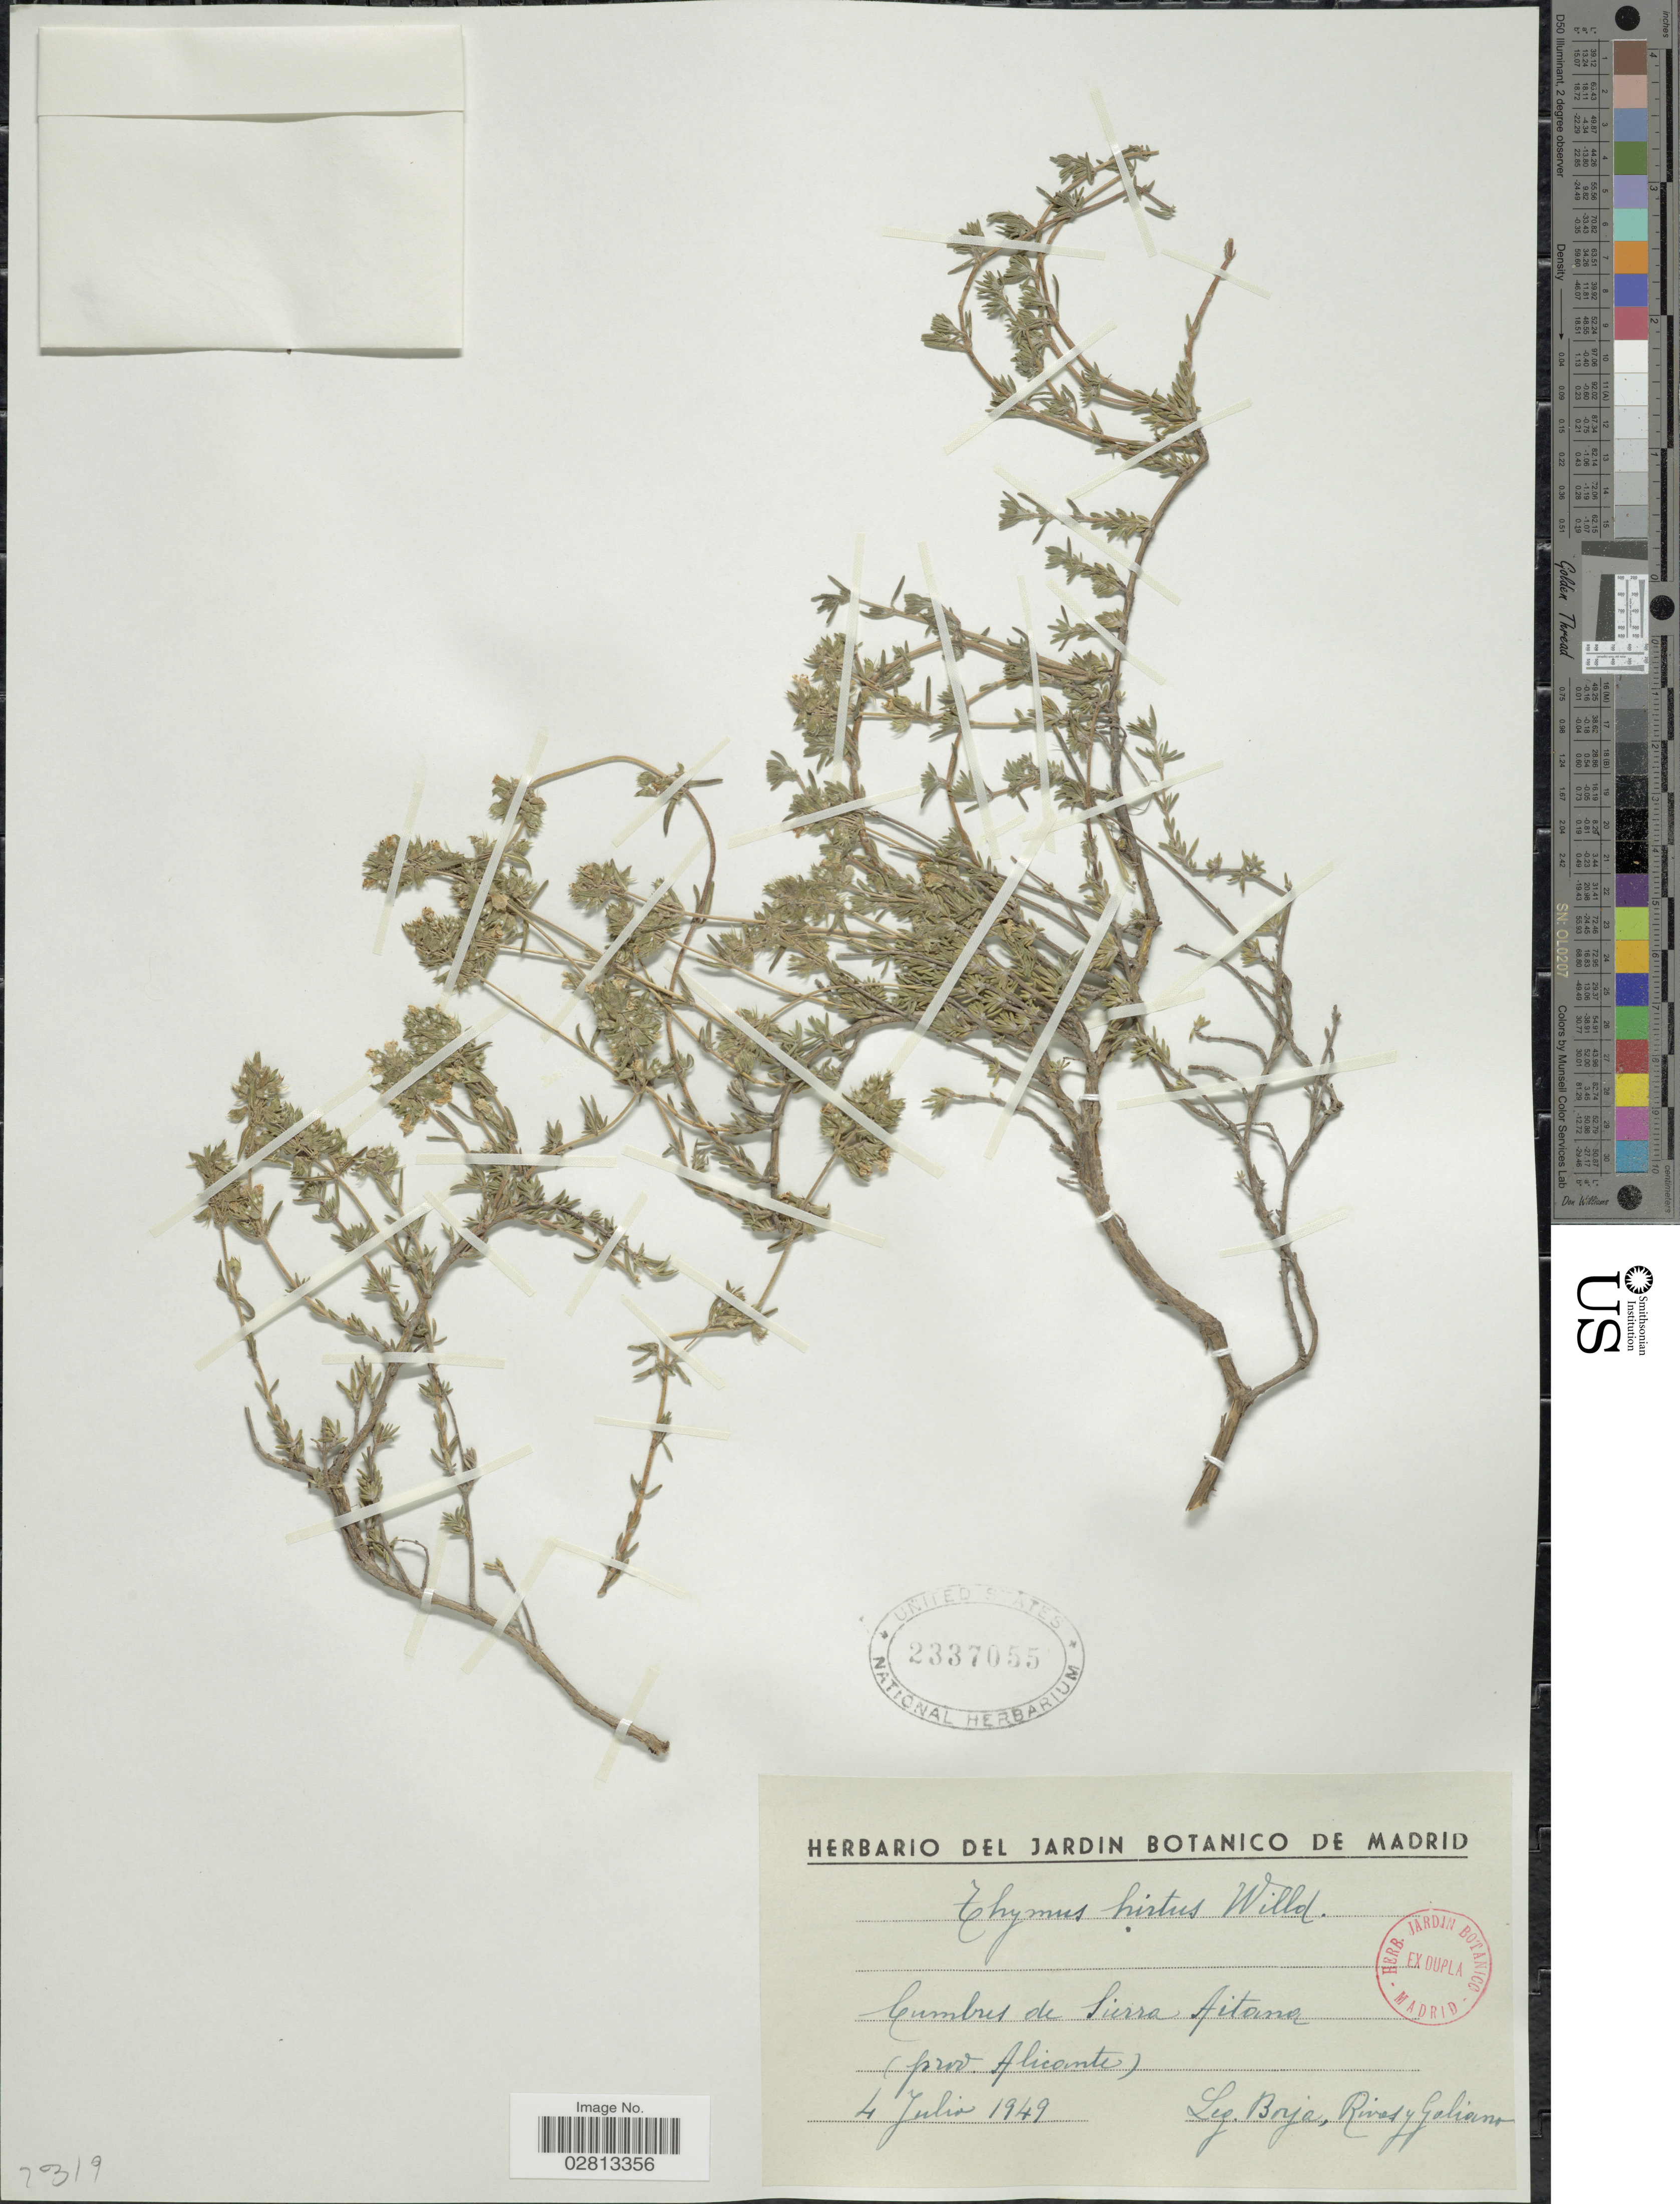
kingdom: Plantae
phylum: Tracheophyta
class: Magnoliopsida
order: Lamiales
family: Lamiaceae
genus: Thymus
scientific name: Thymus hirtus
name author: Banks & Sol.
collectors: -. Borja, -- Rivet & Galiano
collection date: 1949-07-04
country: Spain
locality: Cumbres de Sierra Aitana. (prov. Alicante)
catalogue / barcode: US 2337055